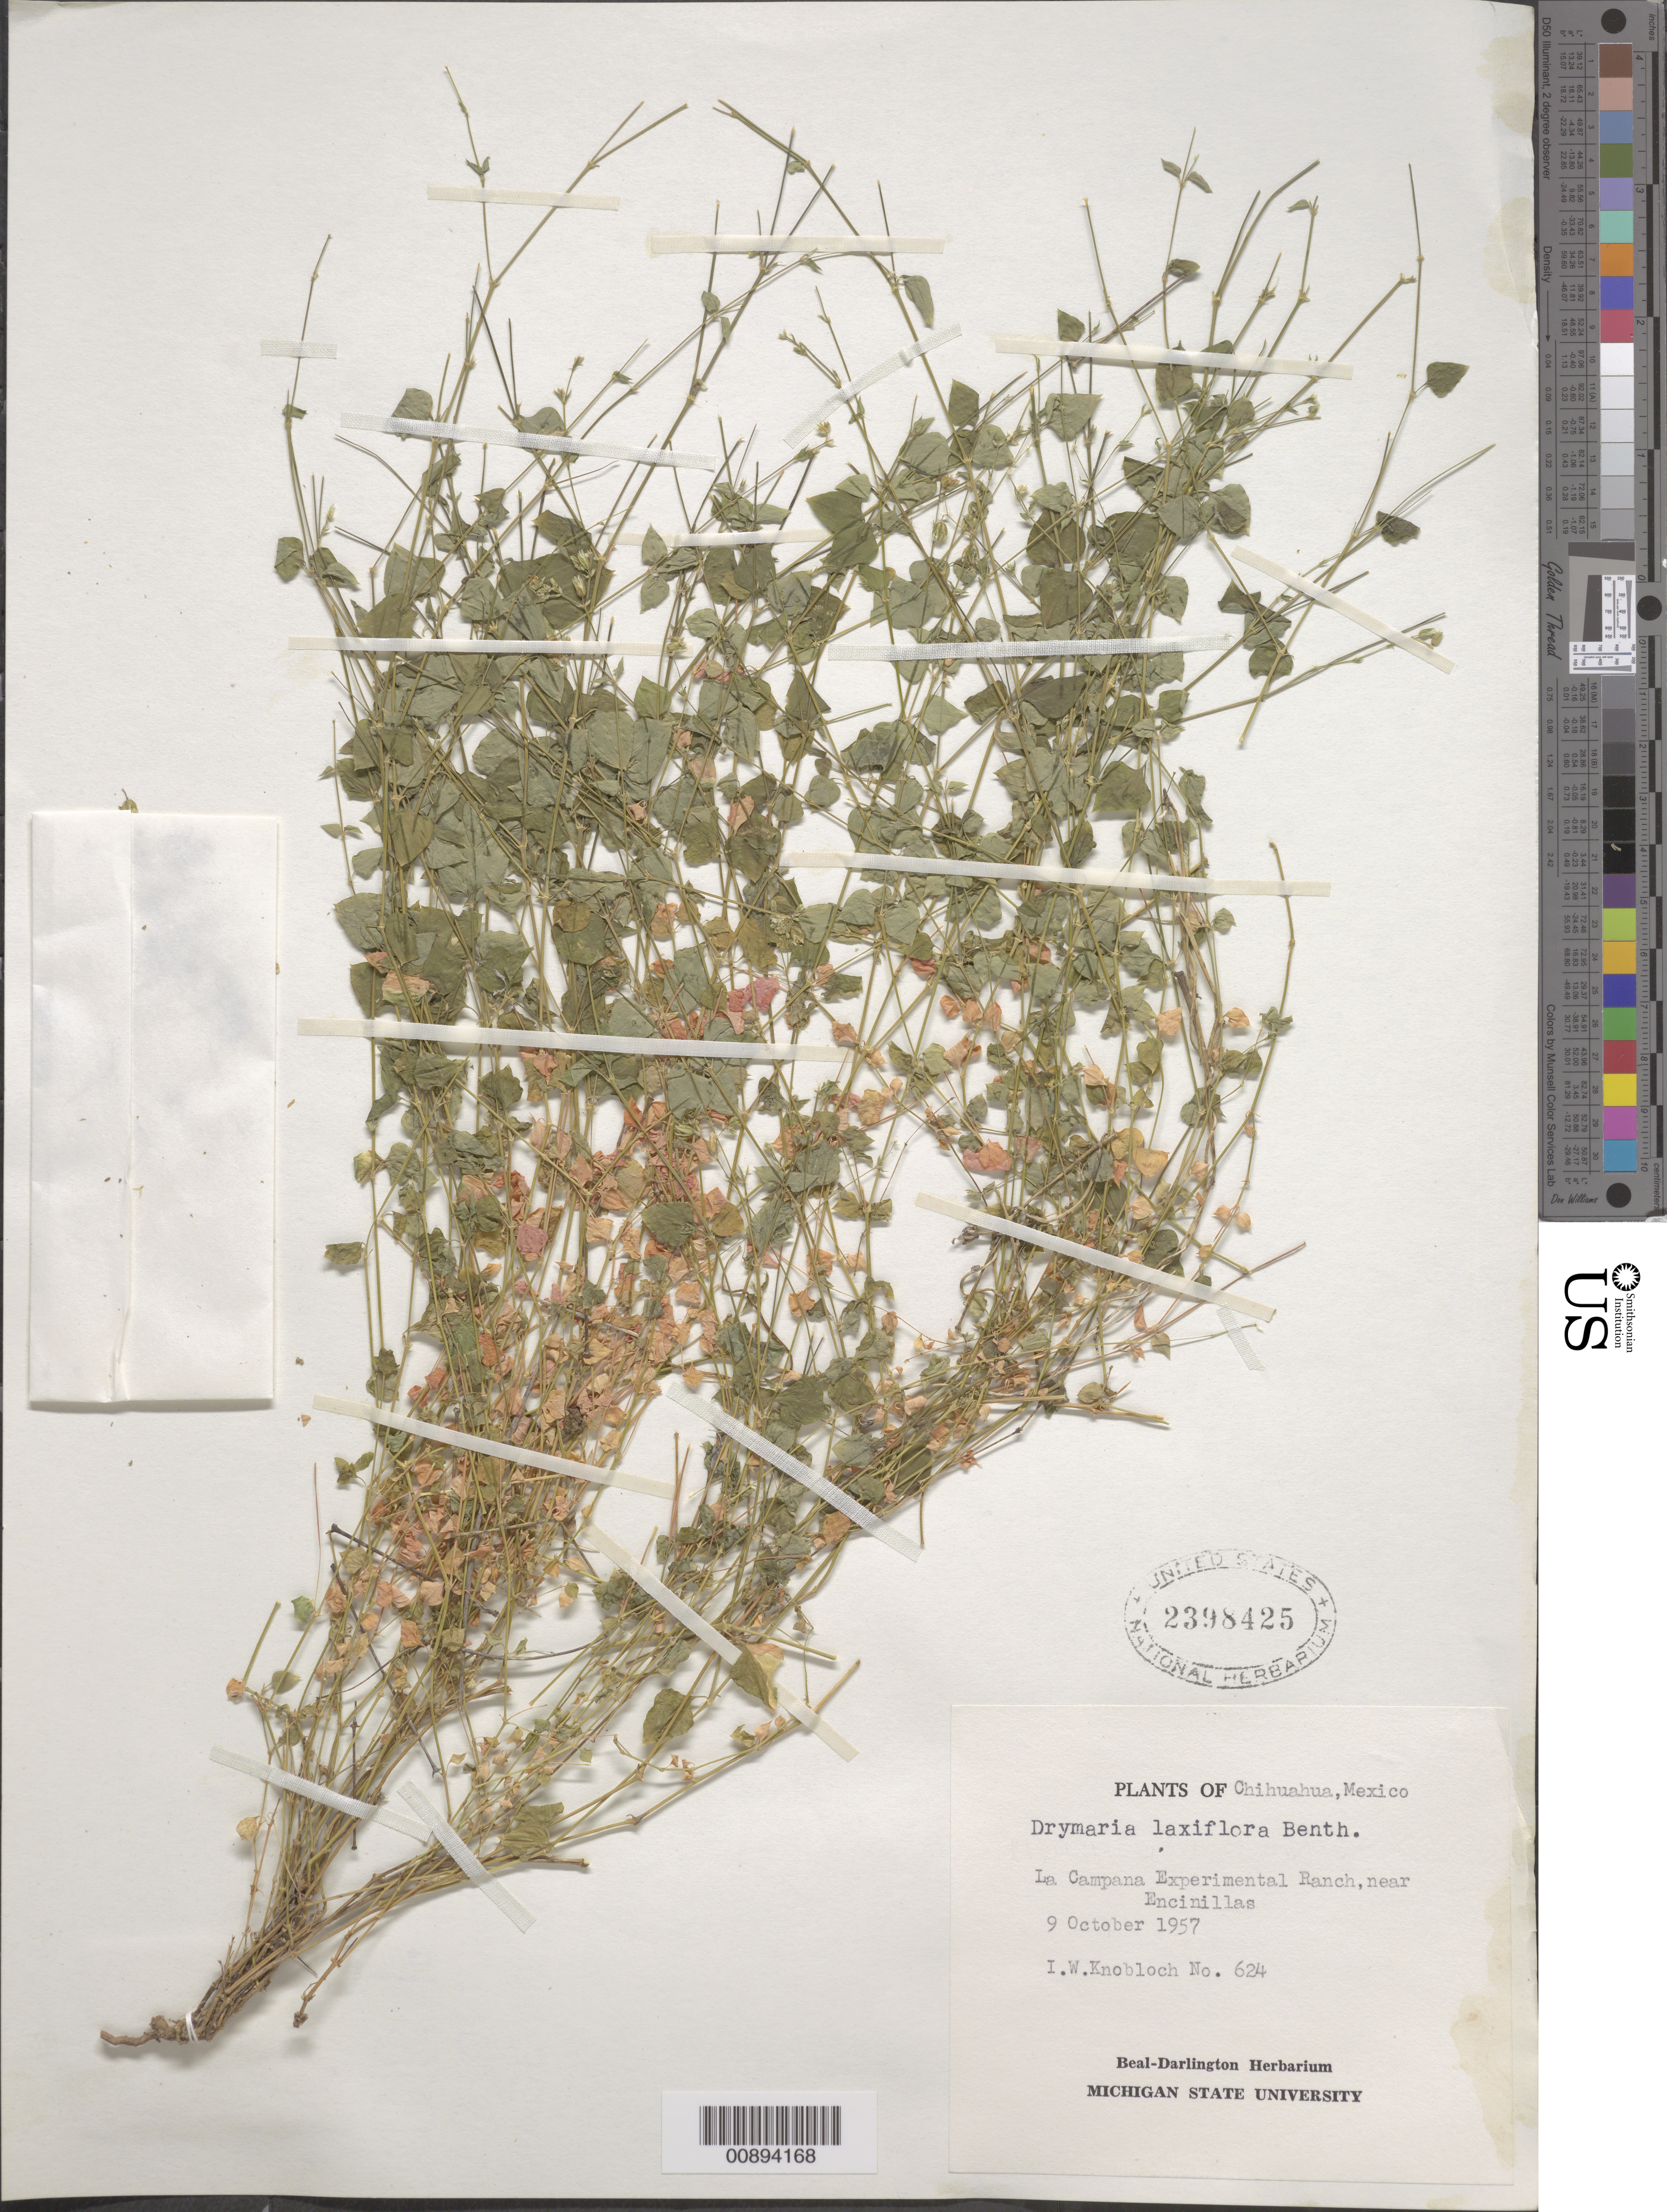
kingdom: Plantae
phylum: Tracheophyta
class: Magnoliopsida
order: Caryophyllales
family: Caryophyllaceae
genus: Drymaria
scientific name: Drymaria laxiflora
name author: Benth.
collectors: I. W. Knobloch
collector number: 624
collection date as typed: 09 Oct 1957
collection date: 1957-10-09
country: Mexico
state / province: Chihuahua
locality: La Campana Experimental Ranch, near Encinillas.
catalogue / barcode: US 2398425